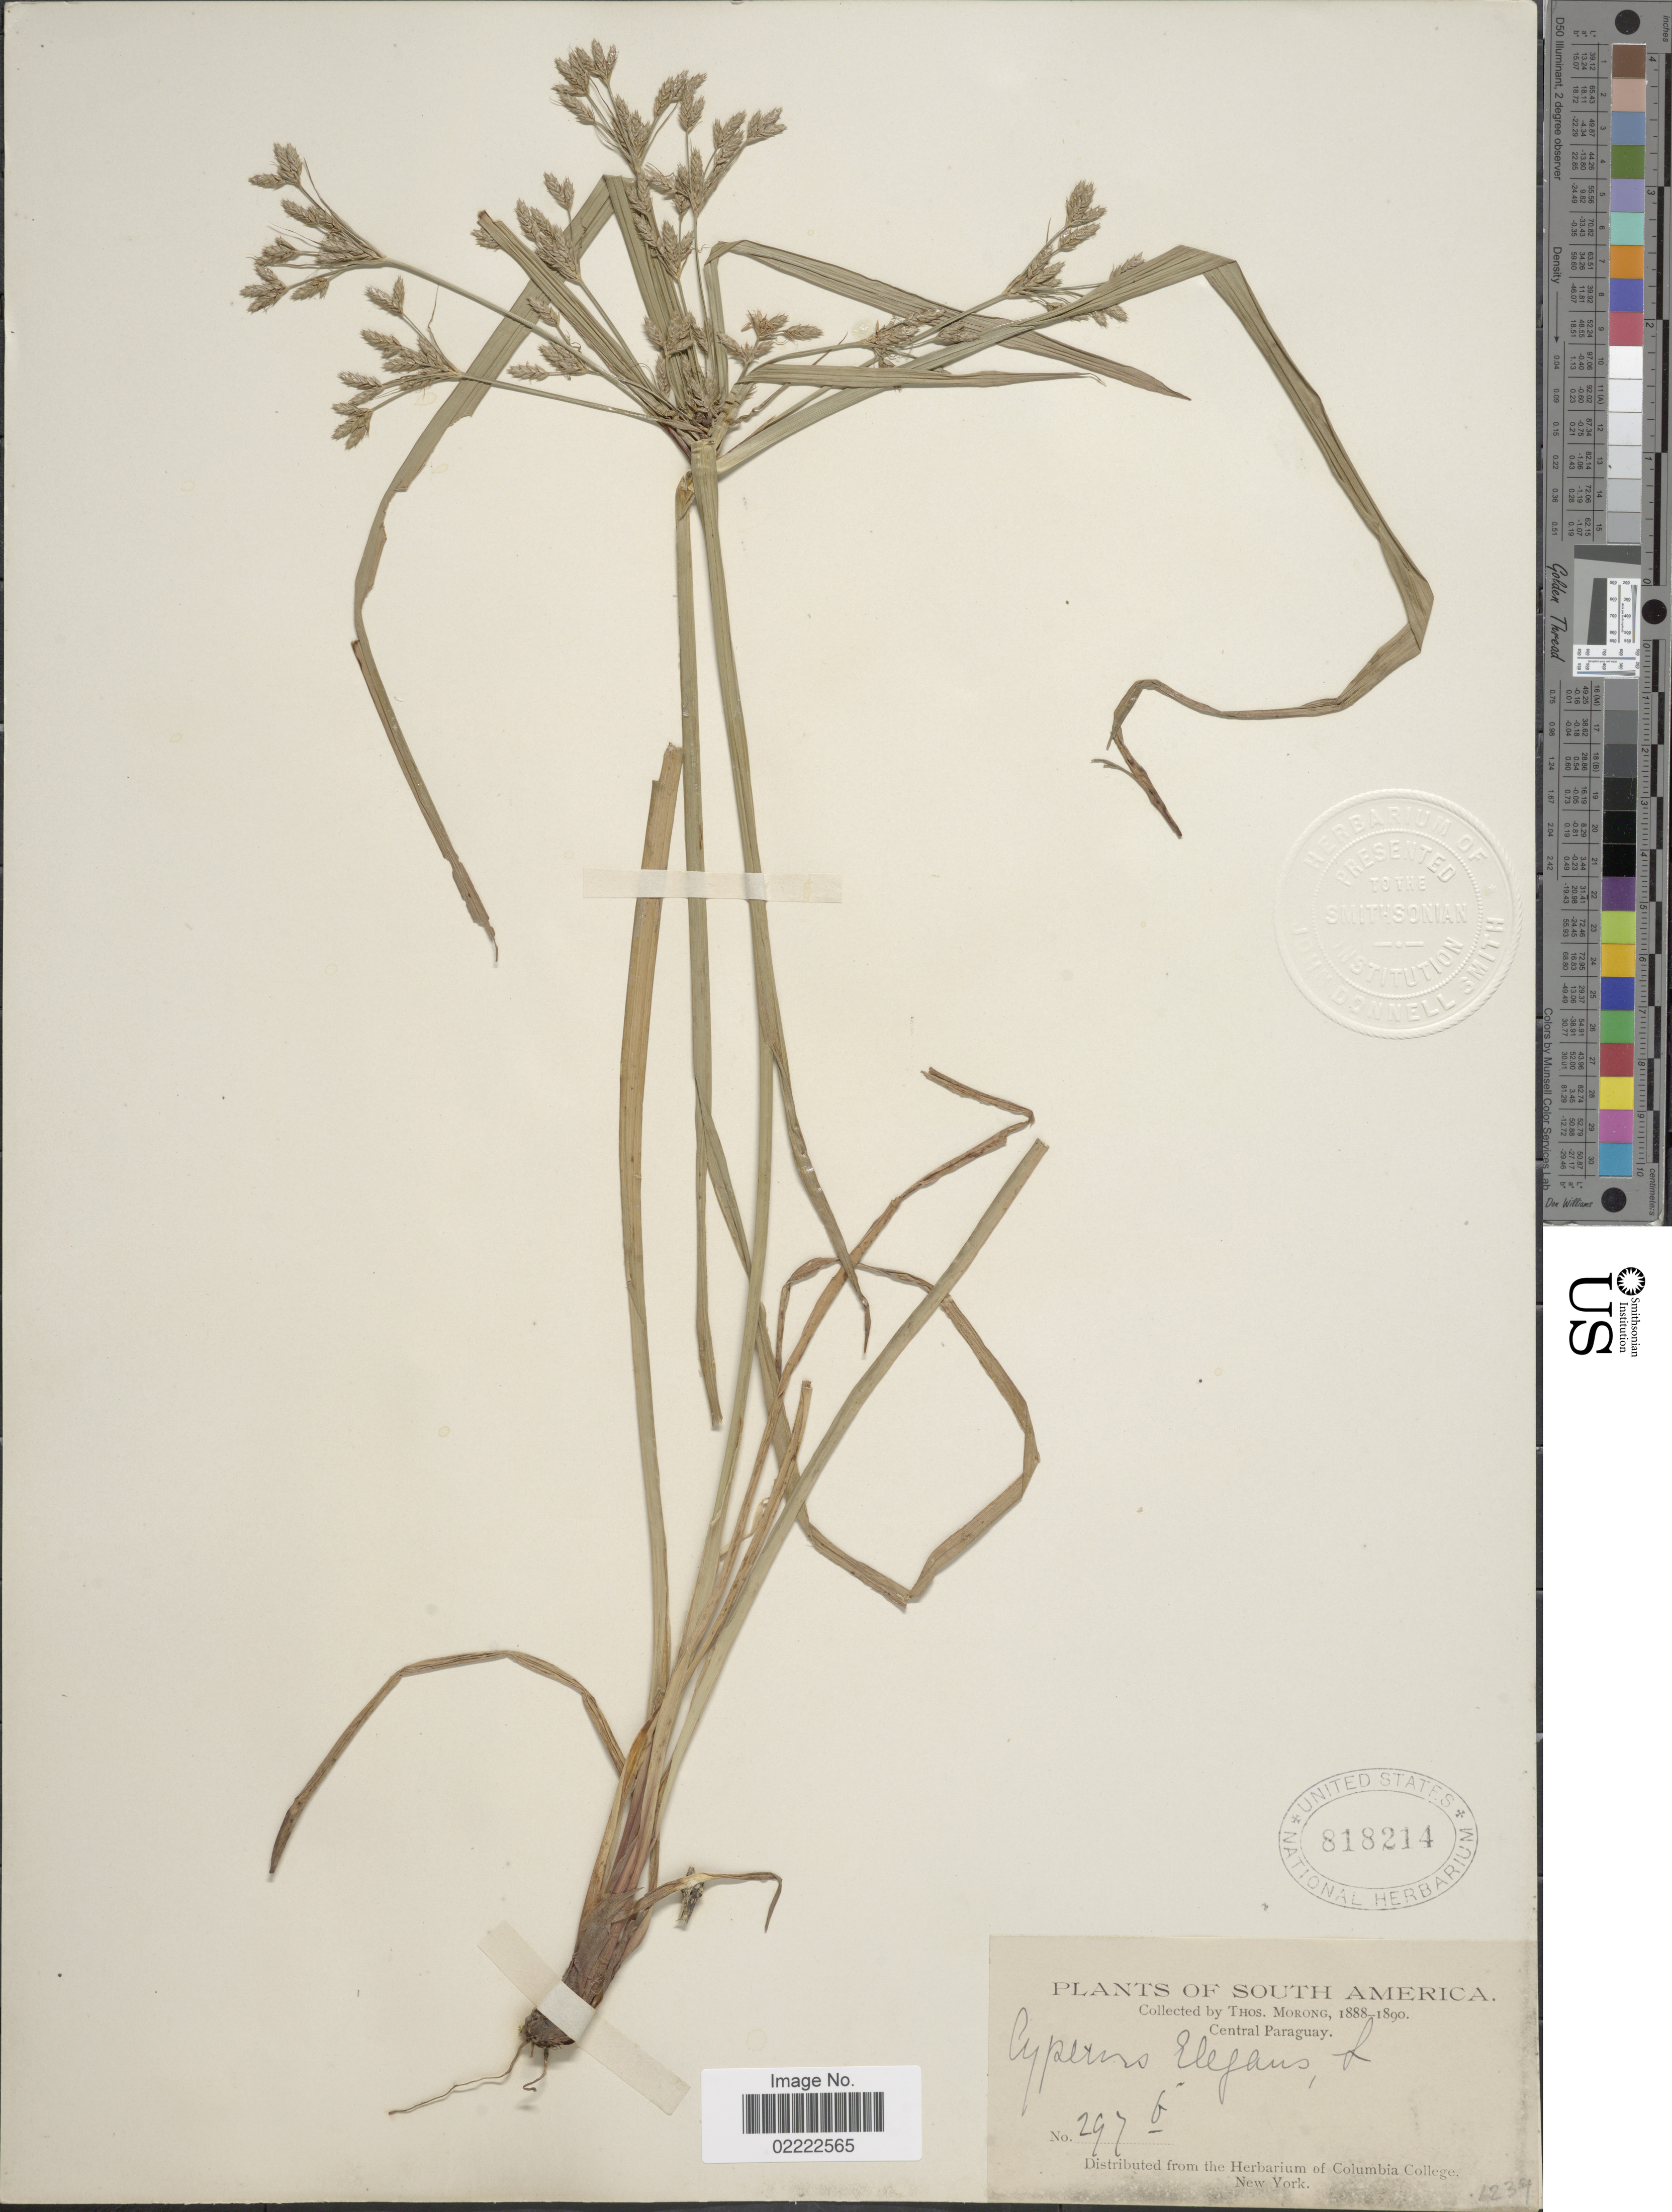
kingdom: Plantae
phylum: Tracheophyta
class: Liliopsida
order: Poales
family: Cyperaceae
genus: Cyperus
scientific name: Cyperus laxus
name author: Lam.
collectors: ex herb. T. Morong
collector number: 297b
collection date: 1888/1890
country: Paraguay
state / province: Central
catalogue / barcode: US 818214